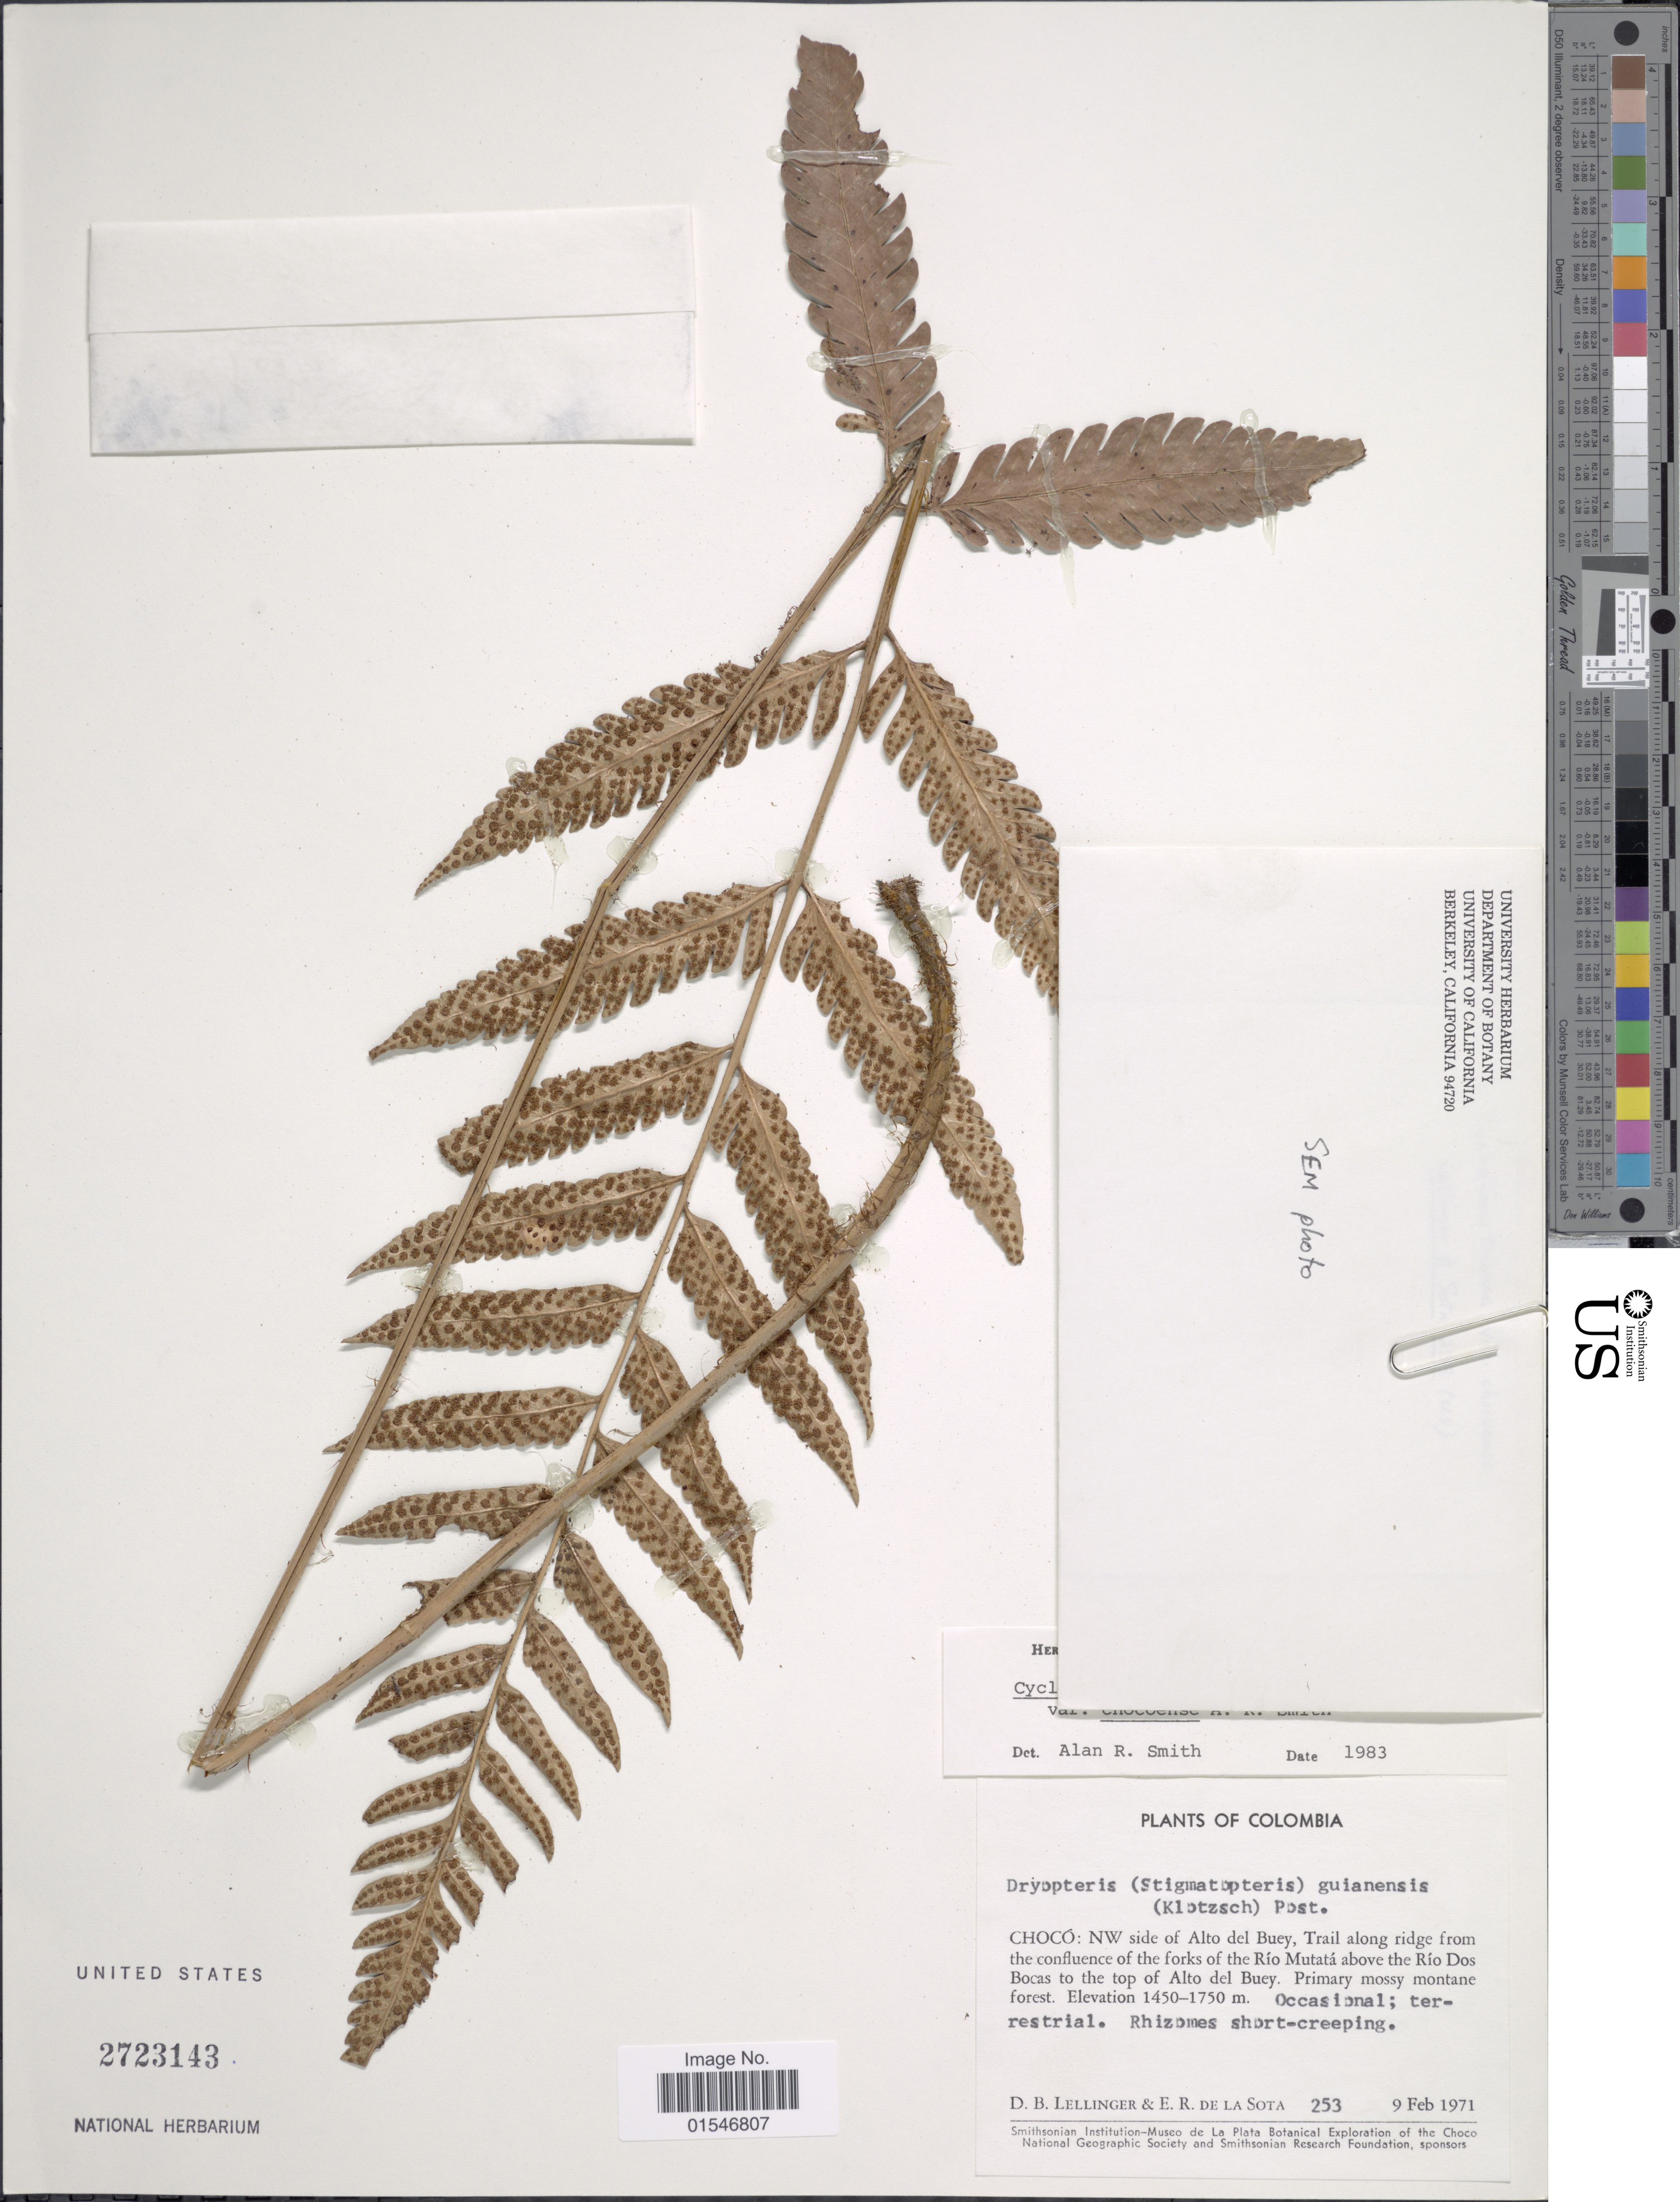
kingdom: Plantae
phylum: Tracheophyta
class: Polypodiopsida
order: Polypodiales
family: Dryopteridaceae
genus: Cyclodium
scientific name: Cyclodium trianae var. chocoense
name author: A.R. Sm.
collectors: D. B. Lellinger & E. R. de la Sota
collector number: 253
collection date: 1971-02-09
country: Colombia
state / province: Chocó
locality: Colombia, Choco: NW side of Alto del Buey, Trail along ridge from the confluence of the forks of the Rio Mutata above Rio Dos Bocas toward the top of Alto del Buey.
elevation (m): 1450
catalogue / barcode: US 2723143